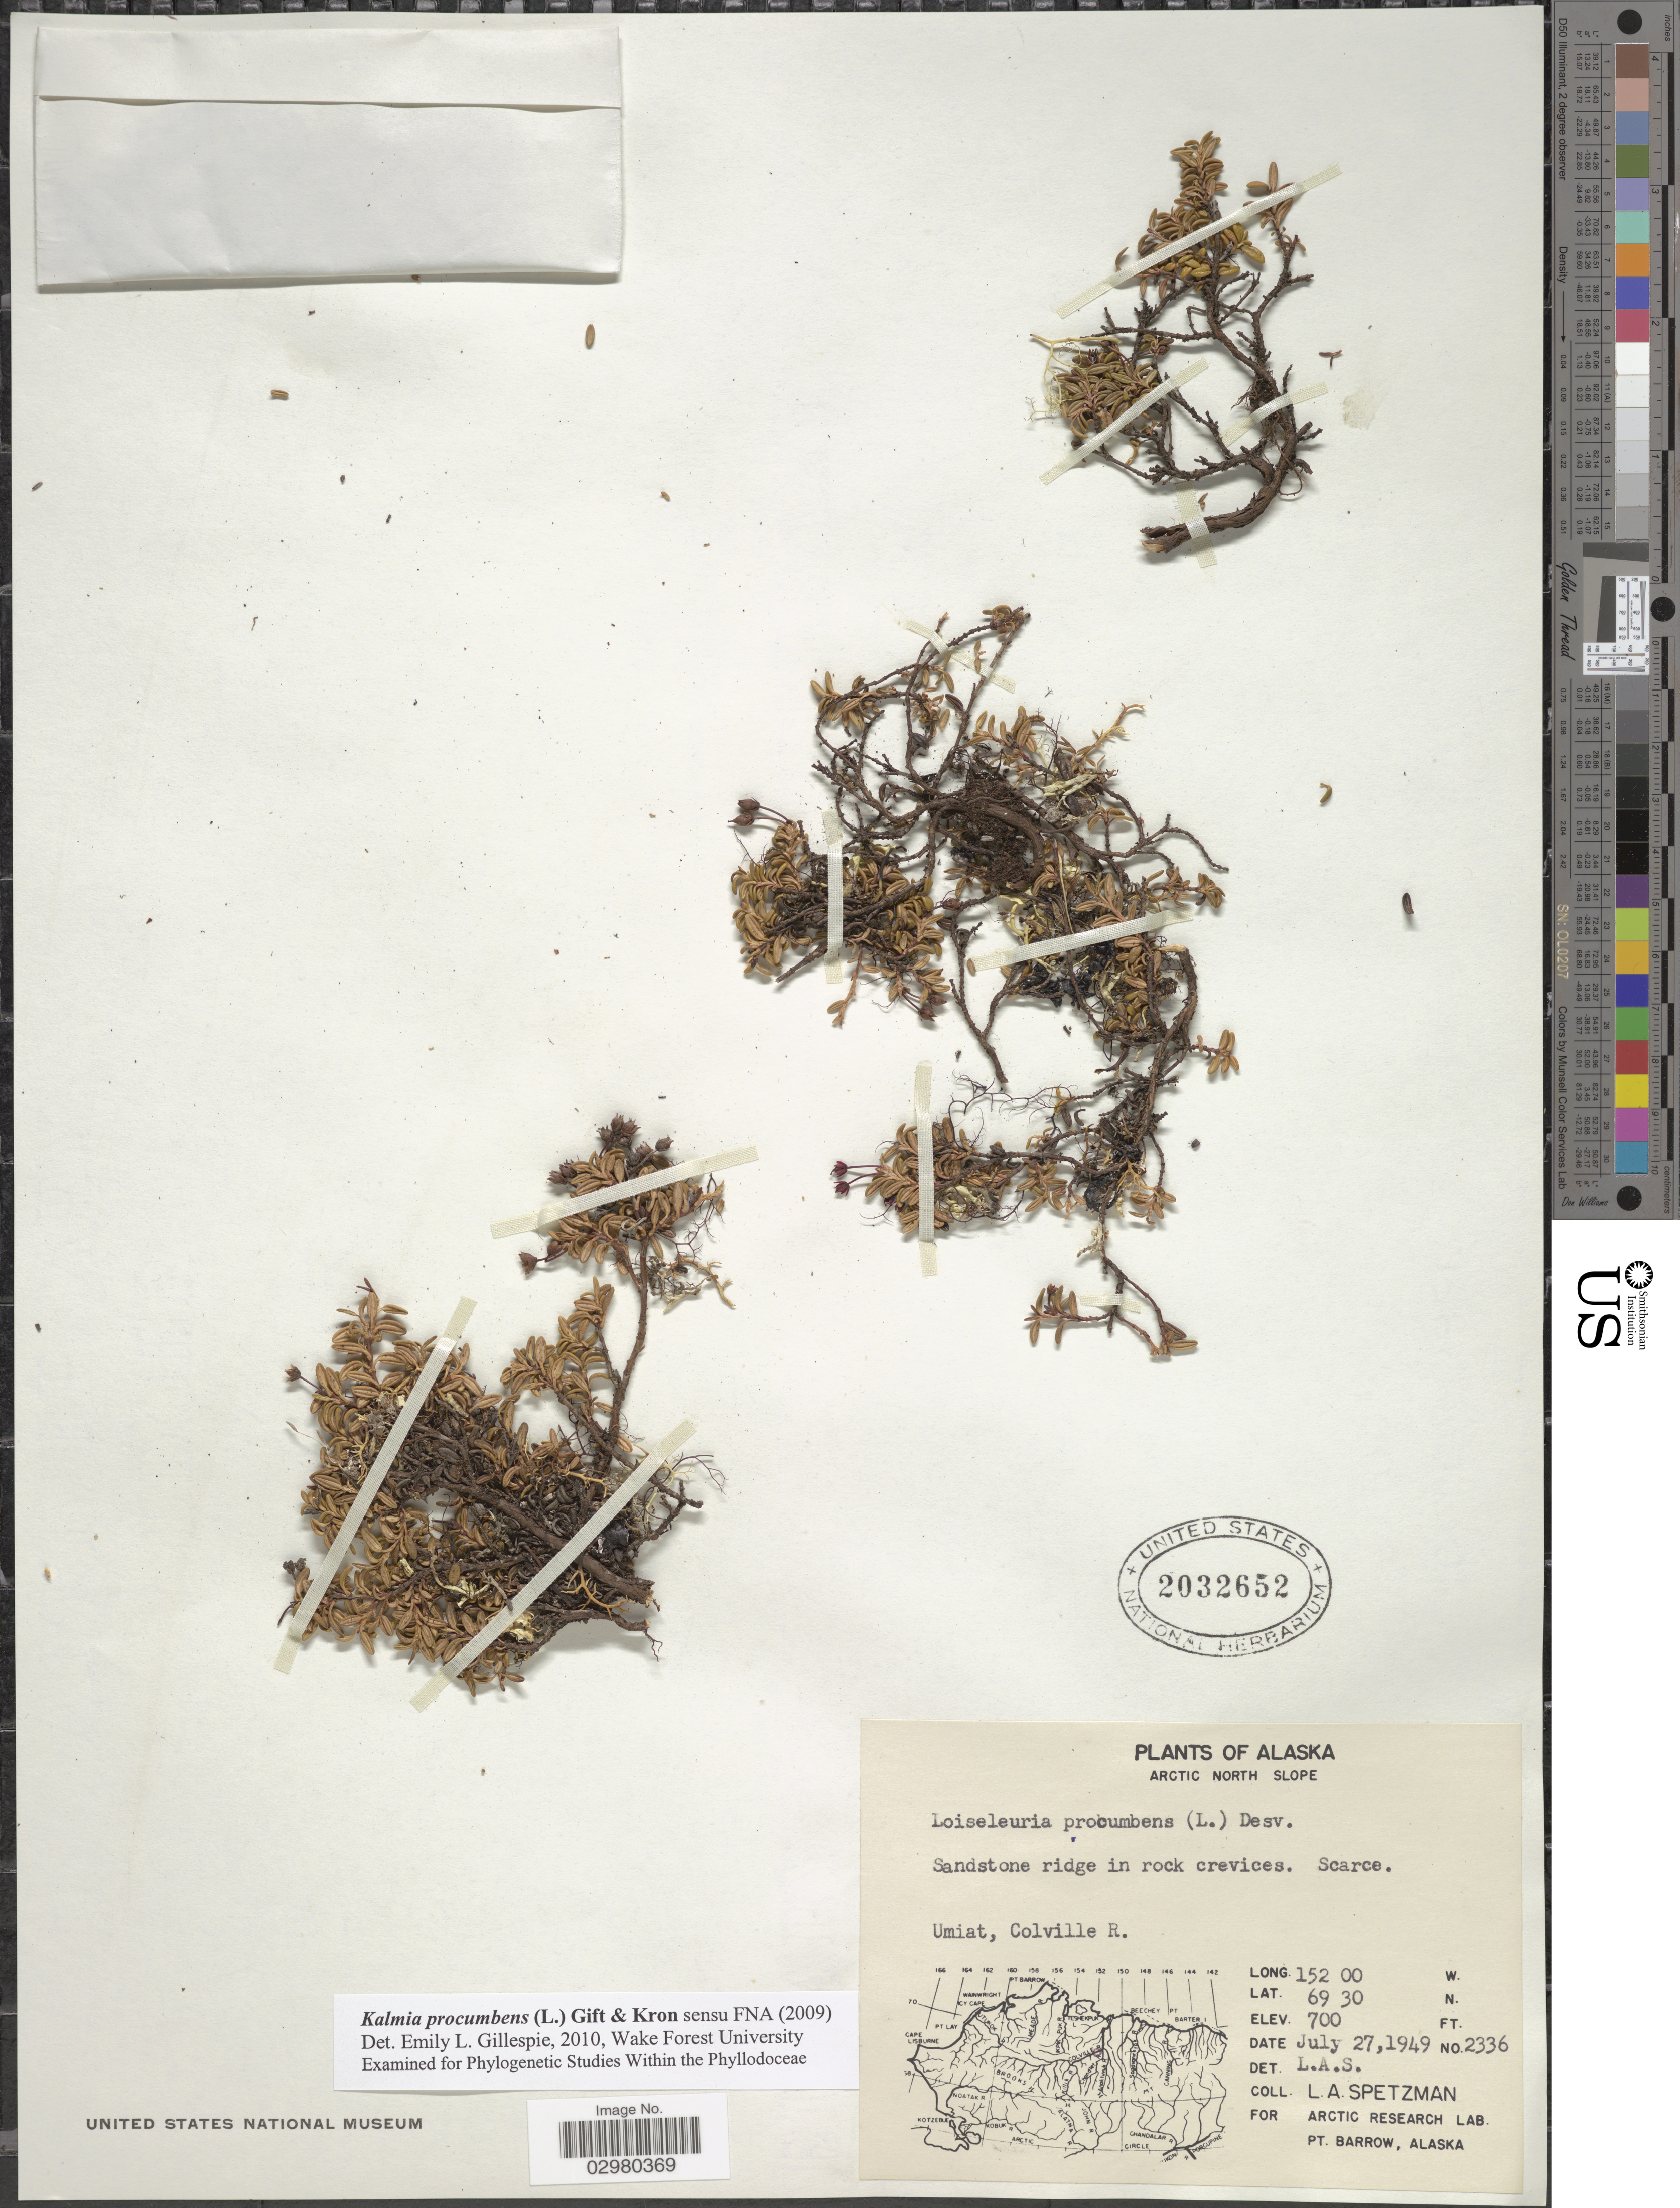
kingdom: Plantae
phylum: Tracheophyta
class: Magnoliopsida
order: Ericales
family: Ericaceae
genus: Loiseleuria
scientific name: Loiseleuria procumbens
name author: (L.) Desv.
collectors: L. Spetzman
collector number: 2336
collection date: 1949-07-27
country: United States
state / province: Alaska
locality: Arctic North Slope. Umiat, Colville R.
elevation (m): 213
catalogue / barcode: US 2032652